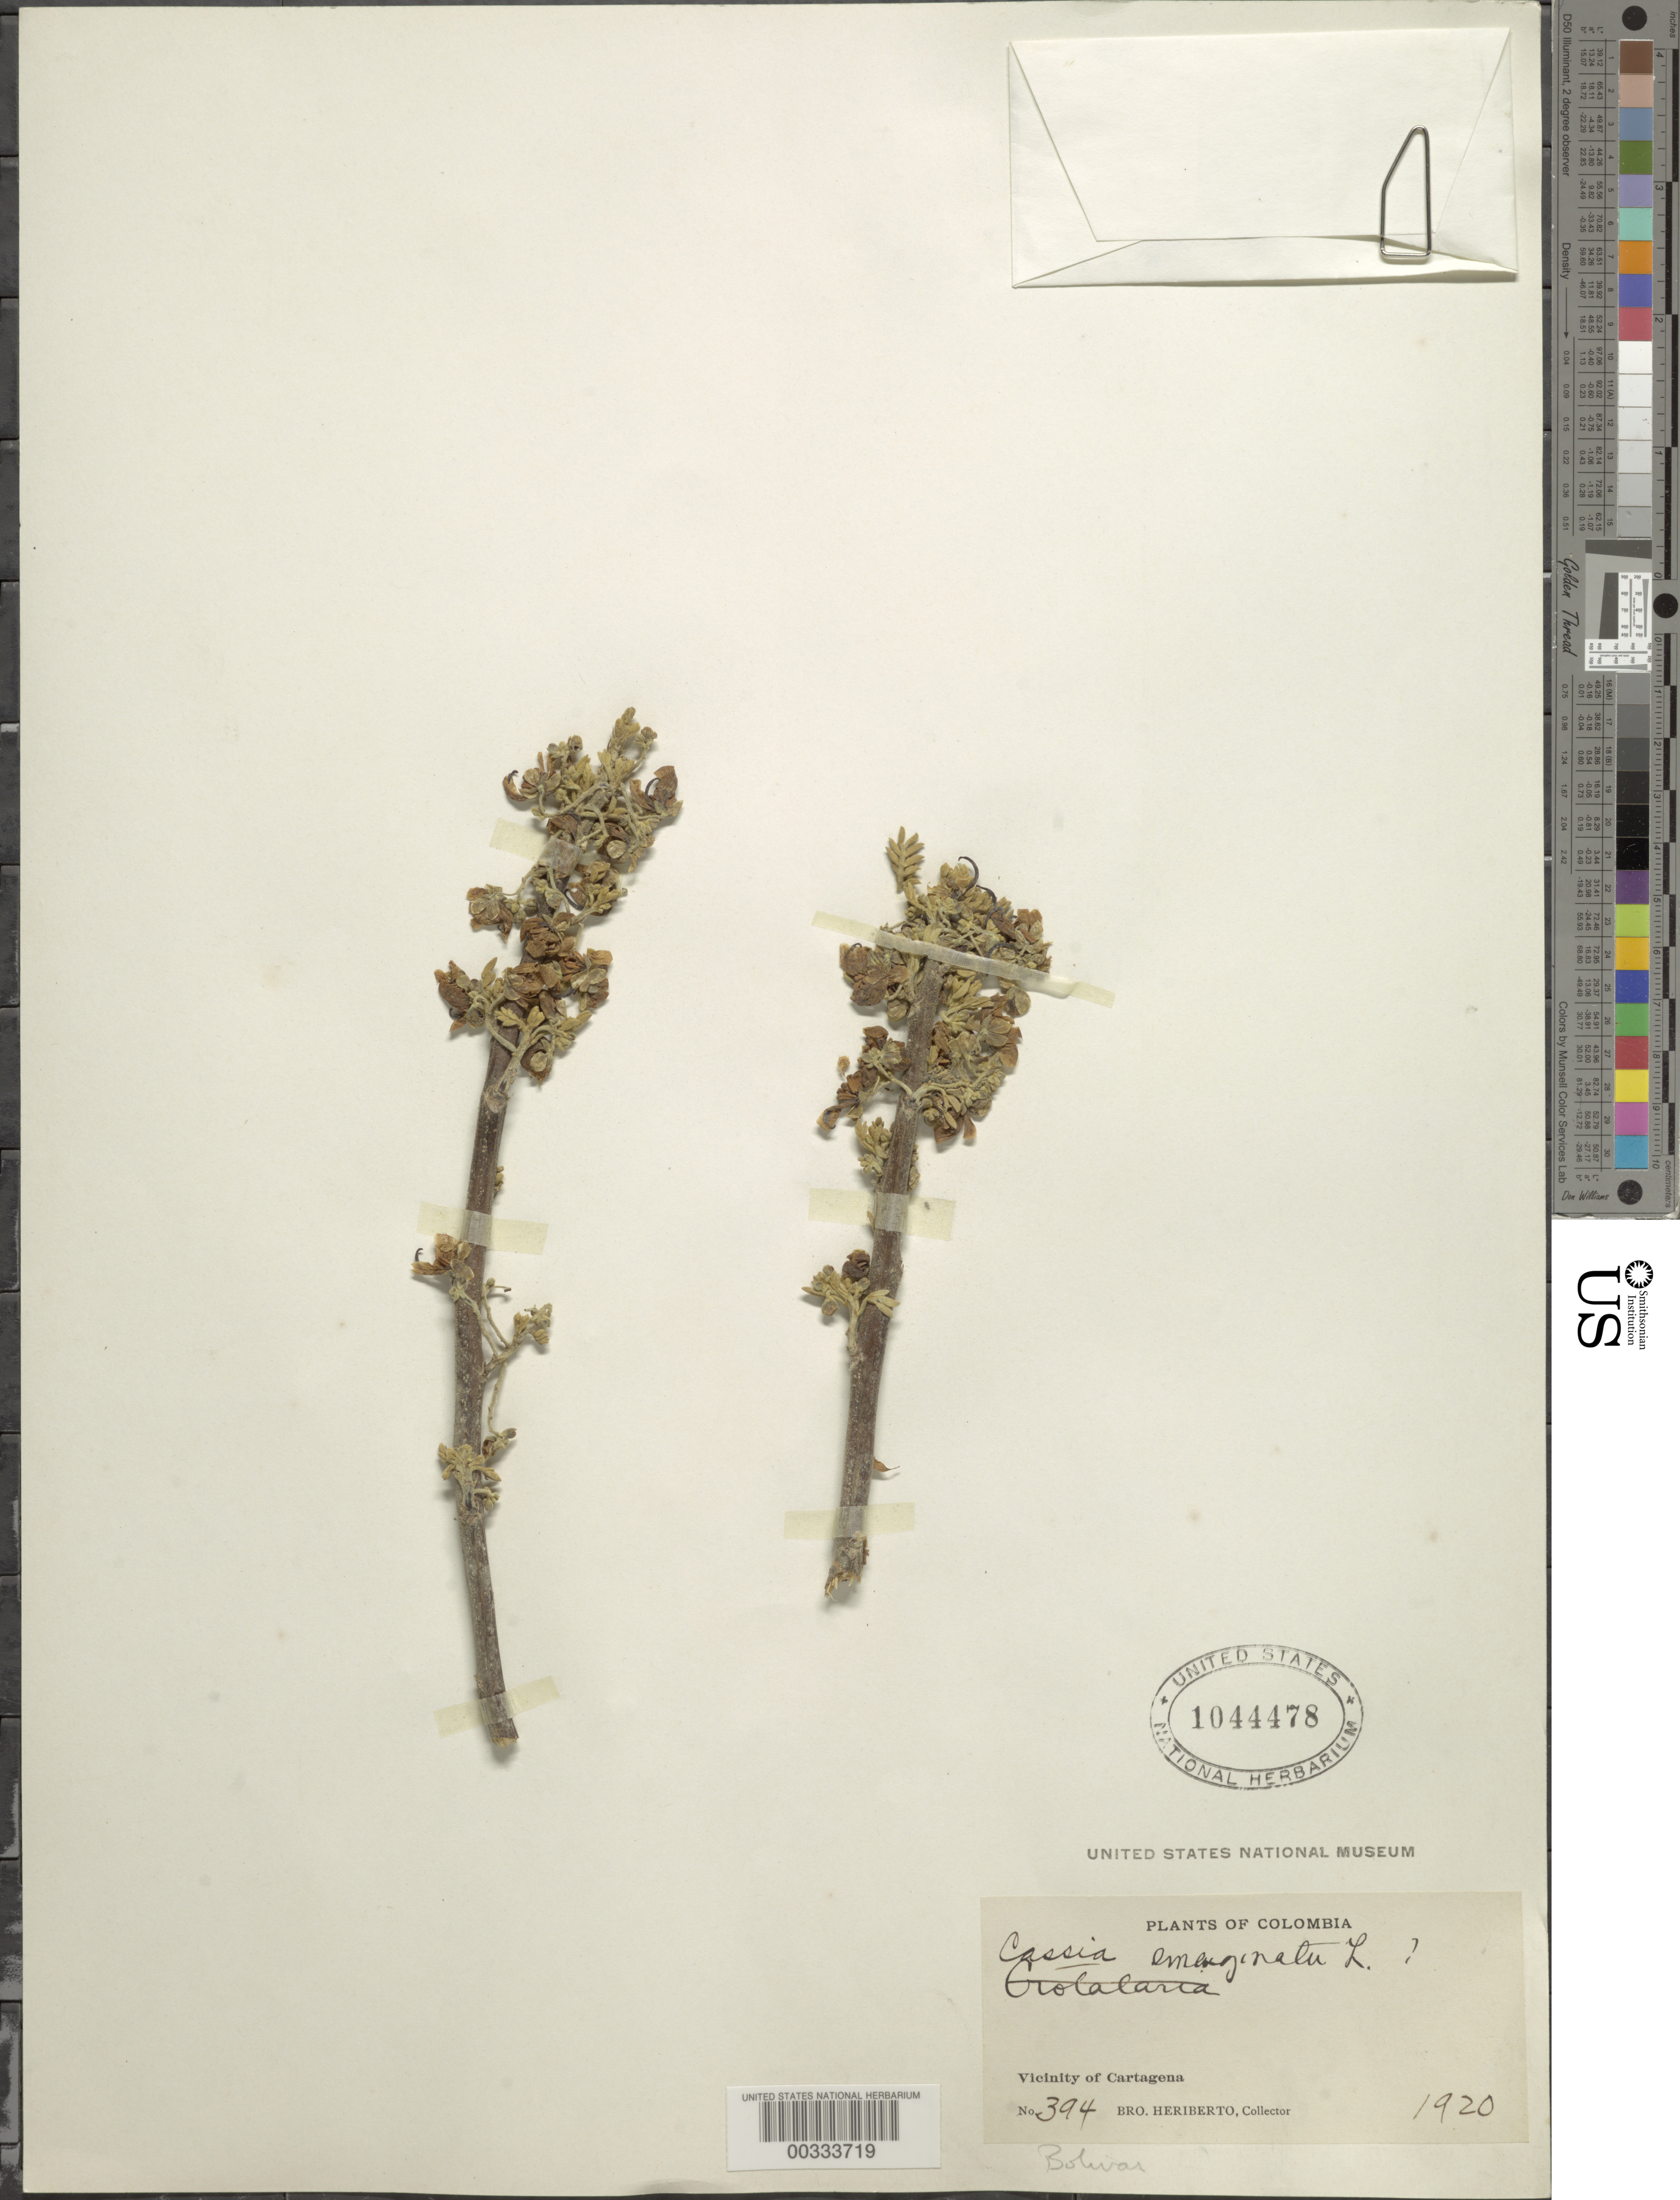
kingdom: Plantae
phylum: Tracheophyta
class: Magnoliopsida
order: Fabales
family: Fabaceae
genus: Senna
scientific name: Senna atomaria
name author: (L.) H.S. Irwin & Barneby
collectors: B. Herbierto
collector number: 394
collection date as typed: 1920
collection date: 1920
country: Colombia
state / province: Bolívar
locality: Vicinity of Cartagena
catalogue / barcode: US 1044478